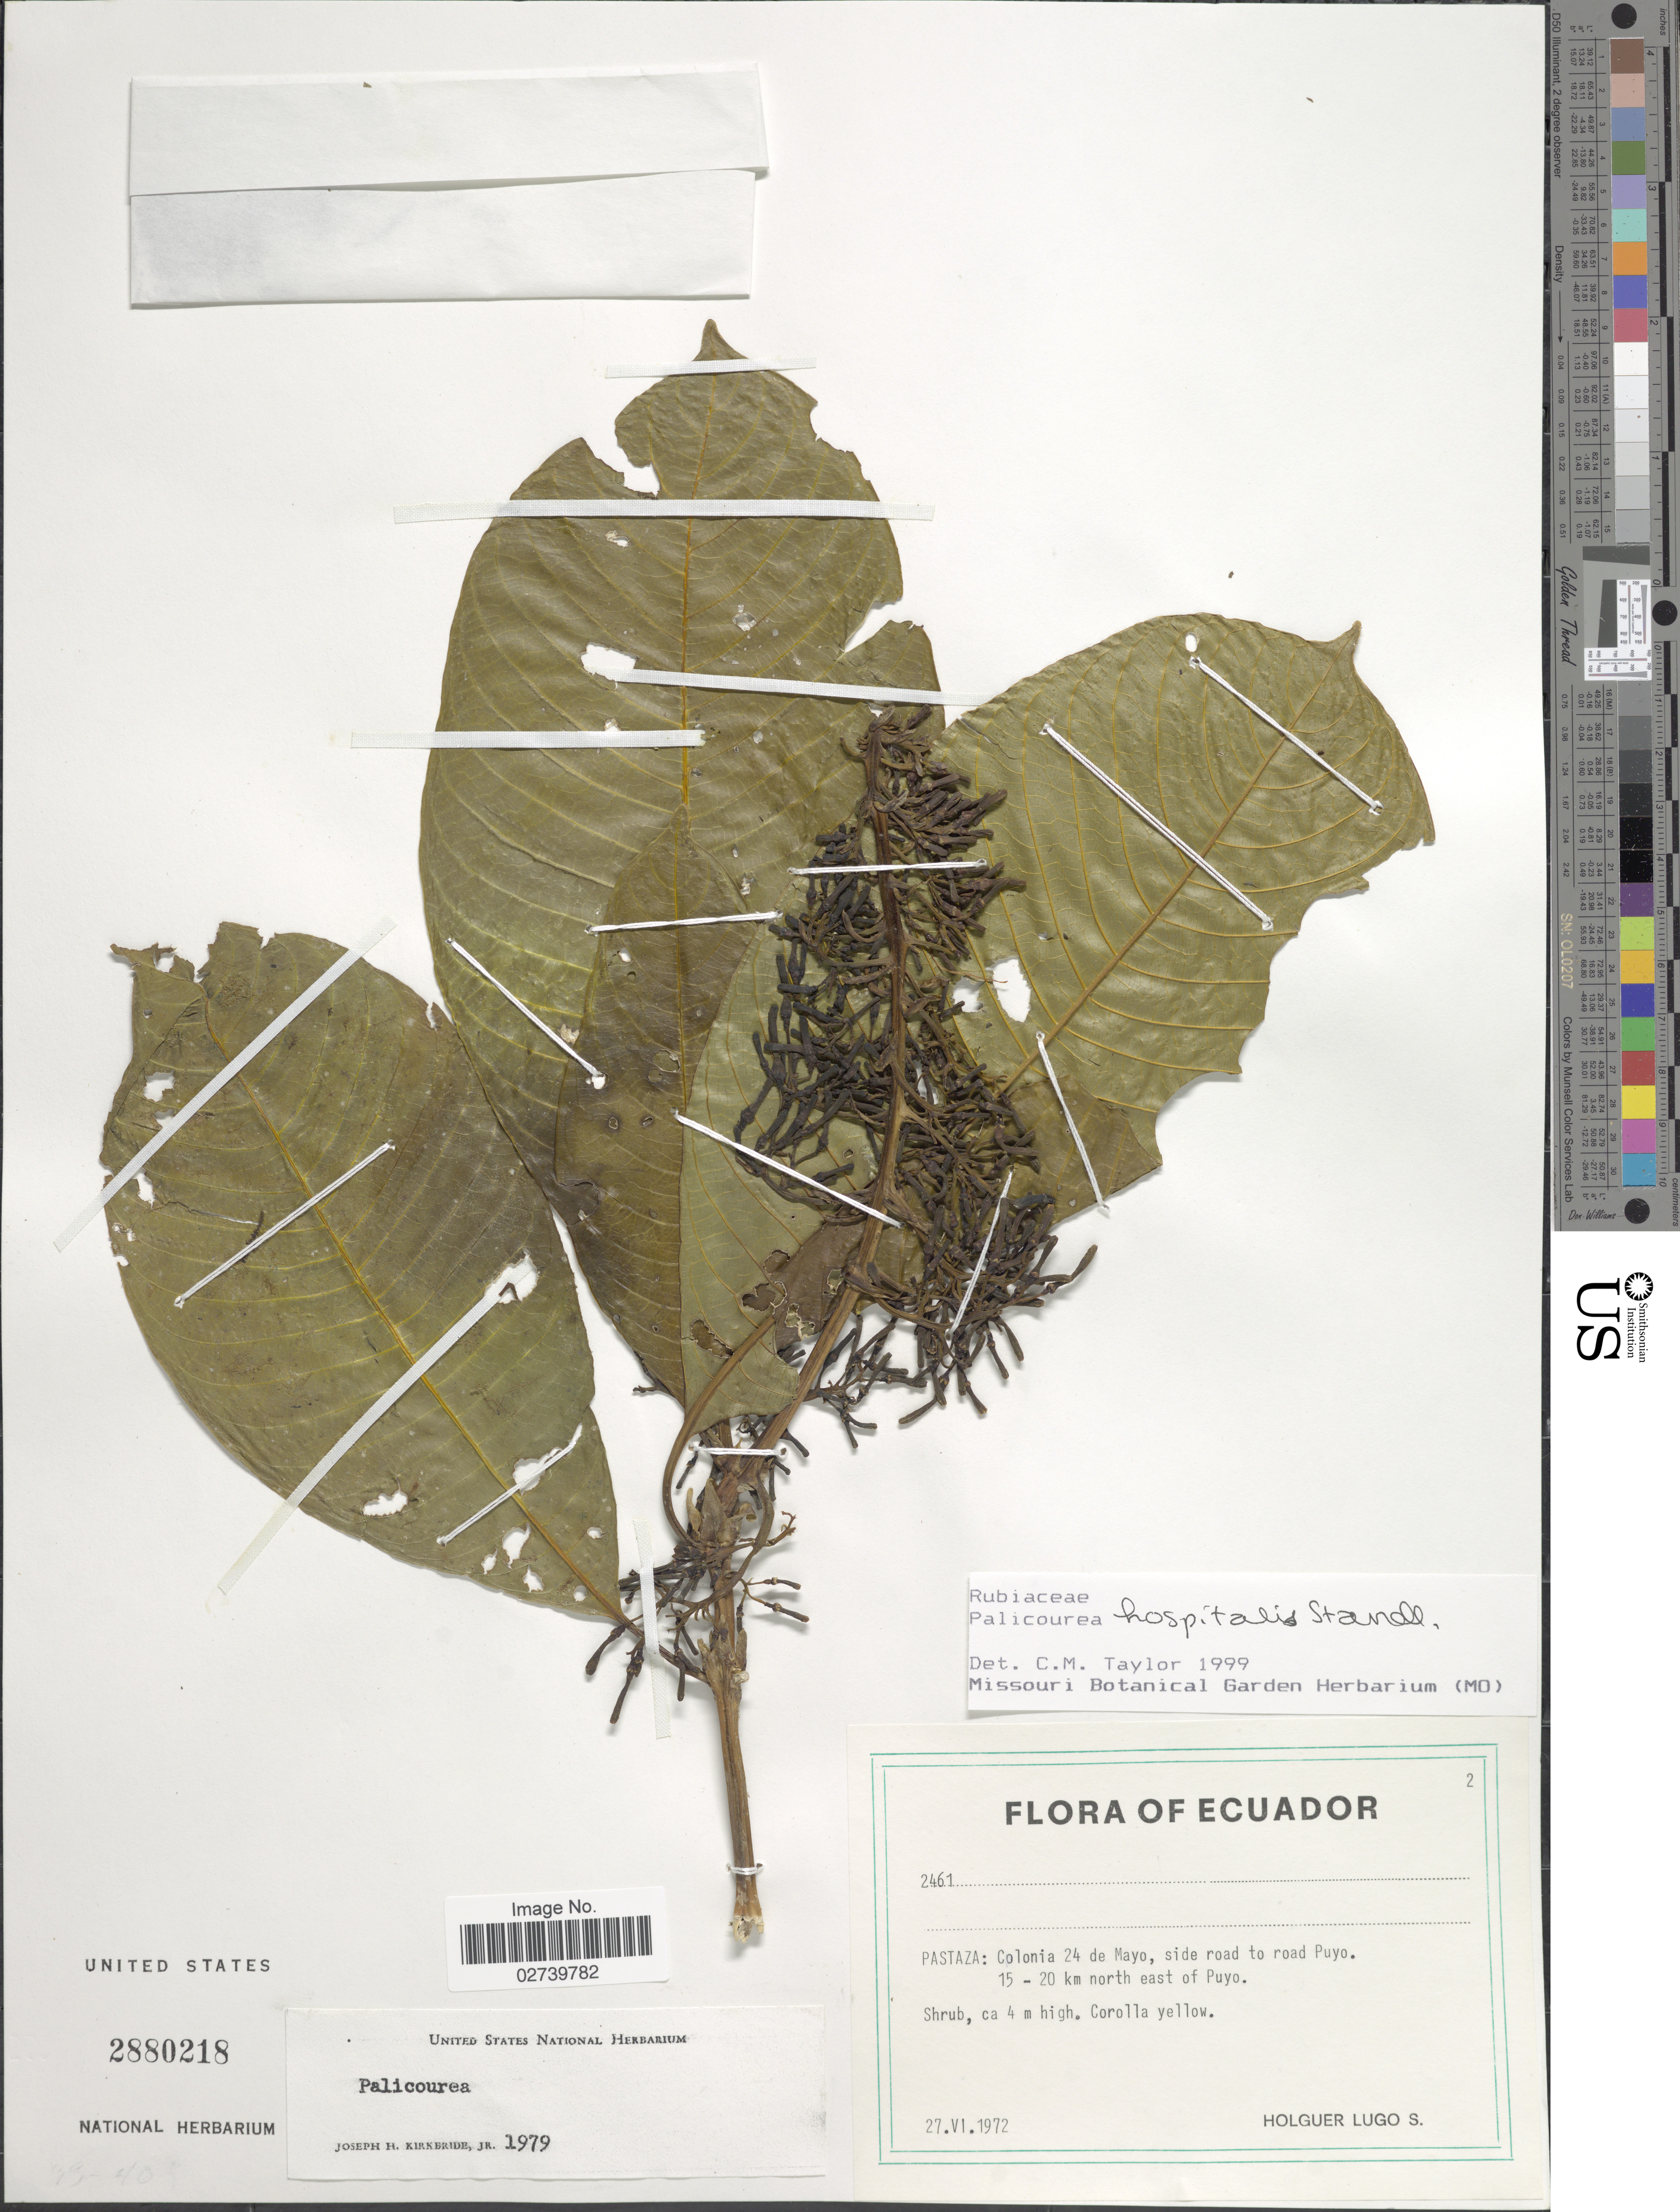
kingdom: Plantae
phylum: Tracheophyta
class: Magnoliopsida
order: Gentianales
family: Rubiaceae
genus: Palicourea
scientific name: Palicourea hospitalis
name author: Standl.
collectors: H. Lugo S.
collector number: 2461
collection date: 1972-06-27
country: Ecuador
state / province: Pastaza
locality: Colonia 24 de Mayo, side road to road Puyo. 15 - 20 km north east of Puyo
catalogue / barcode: US 2880218